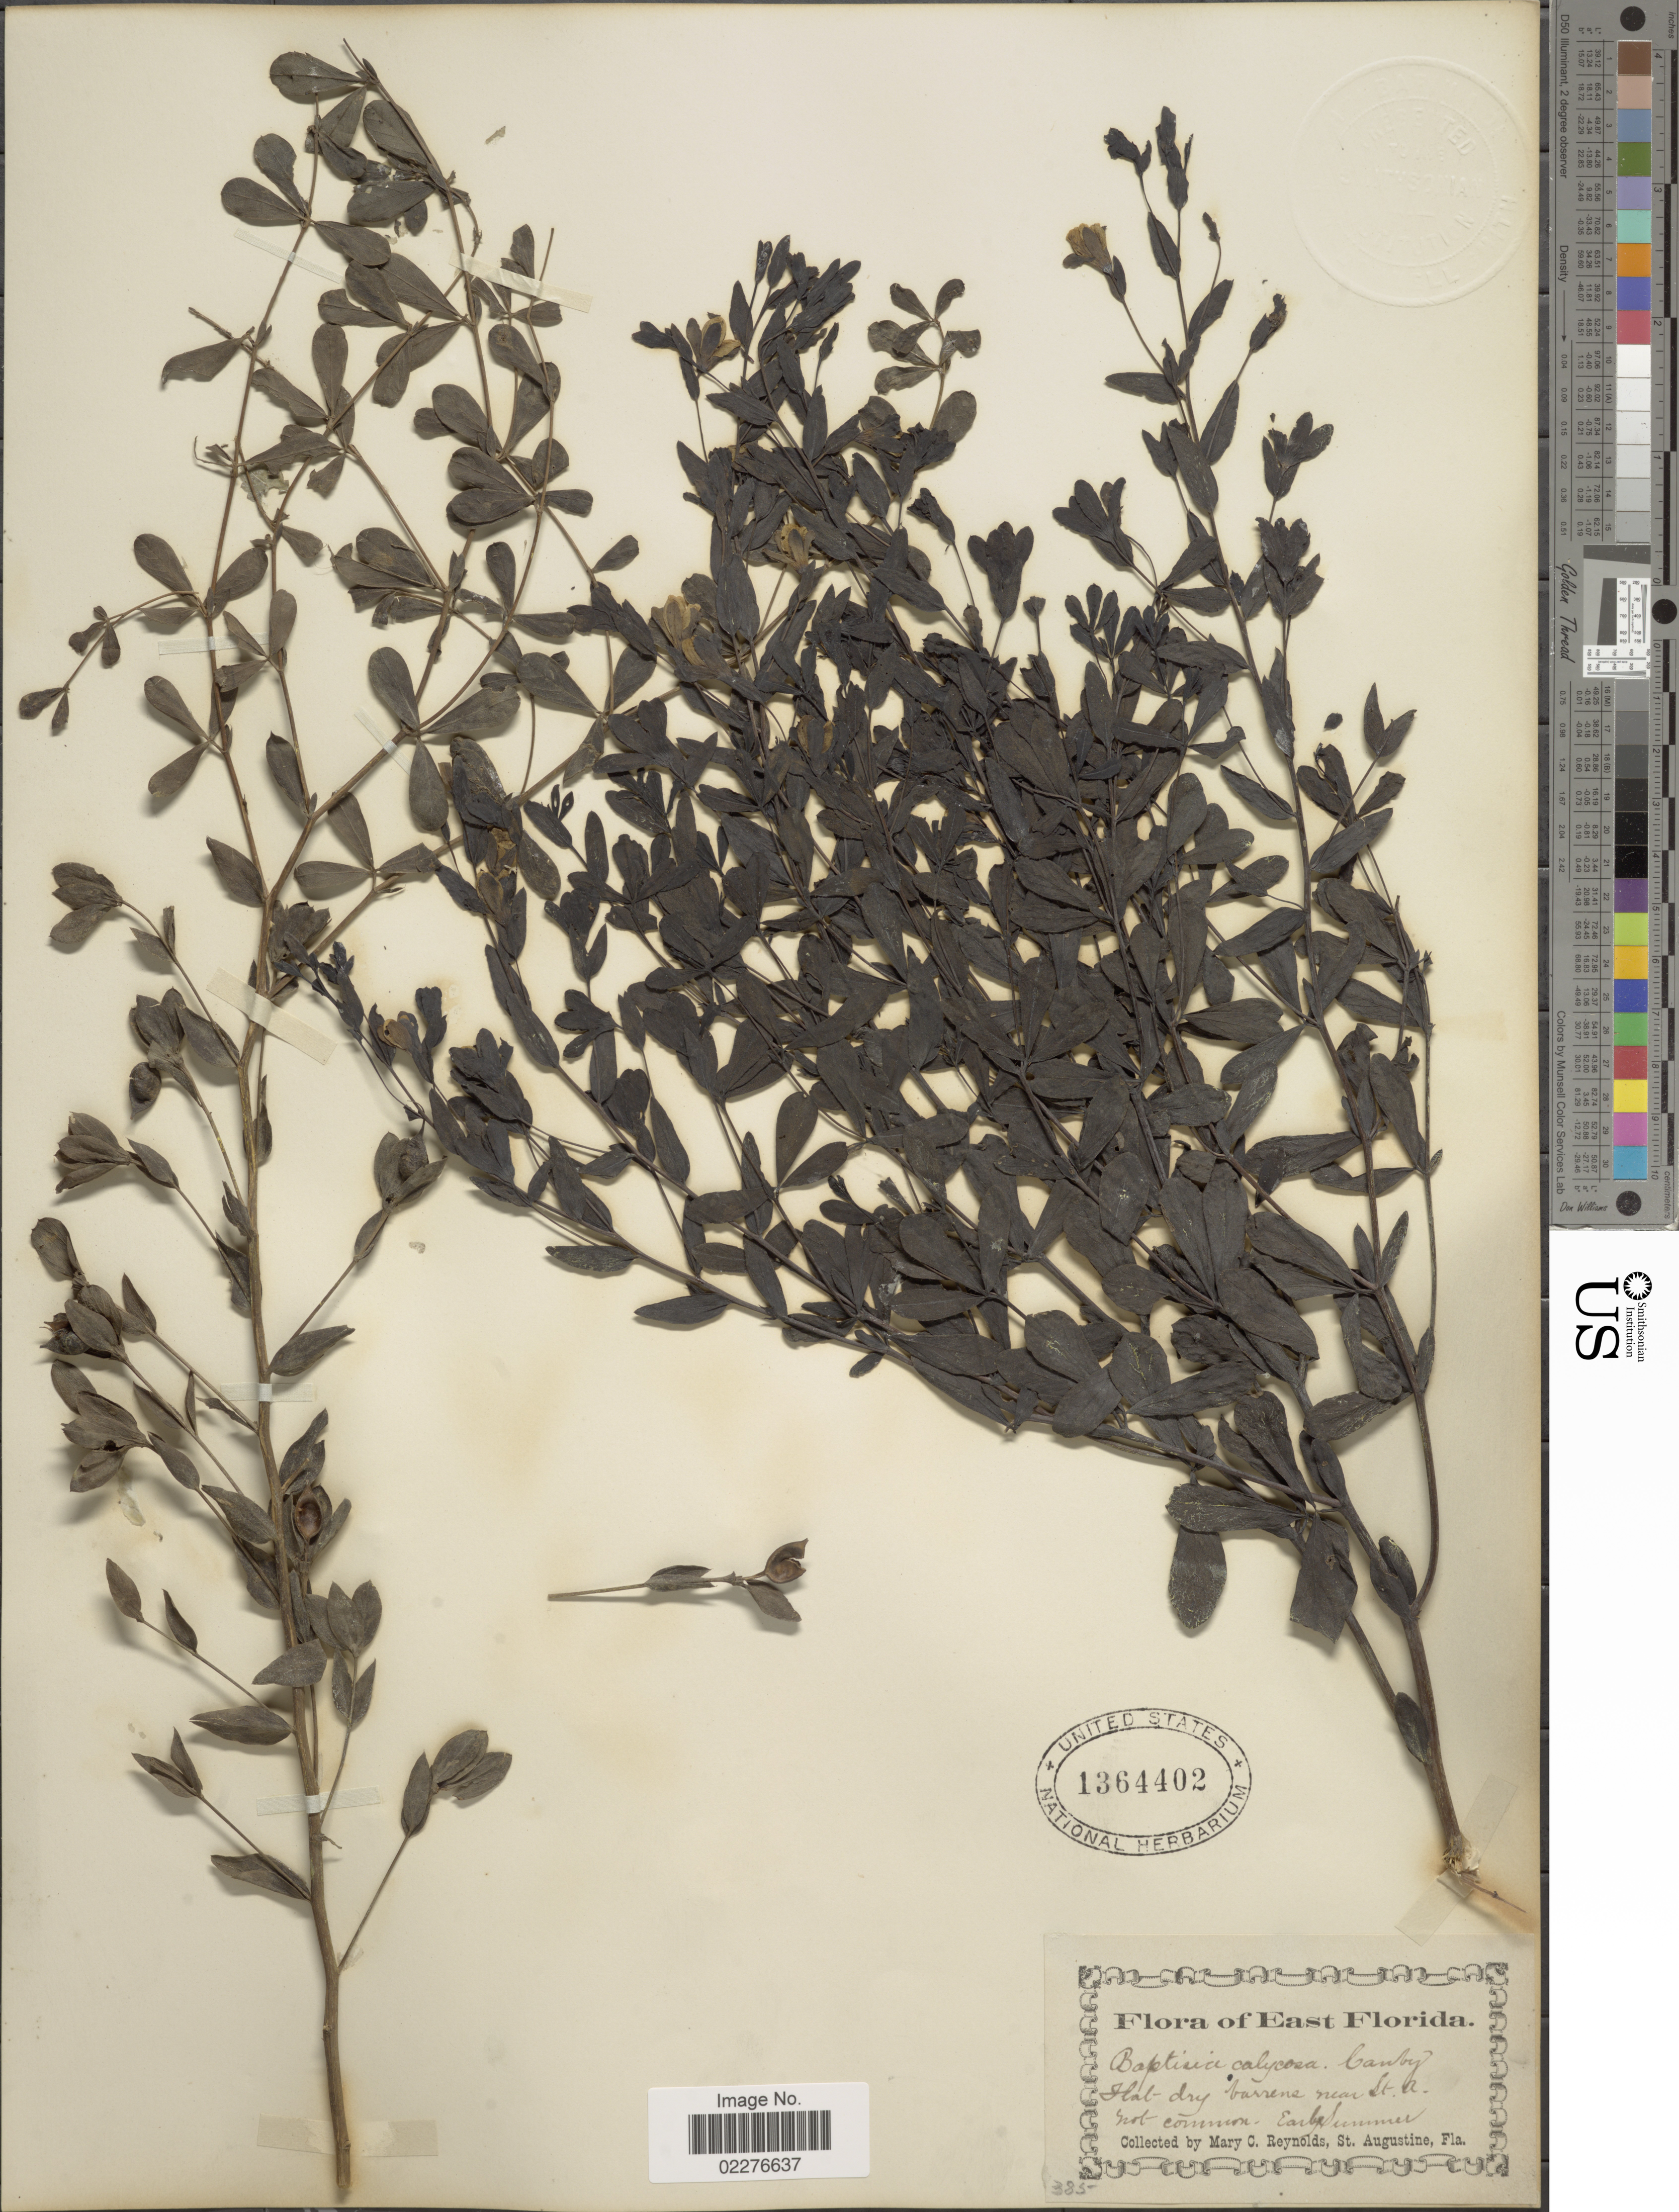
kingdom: Plantae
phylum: Tracheophyta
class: Magnoliopsida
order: Fabales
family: Fabaceae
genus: Baptisia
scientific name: Baptisia calycosa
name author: Canby & Chapm.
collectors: M. Reynolds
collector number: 385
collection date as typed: early summer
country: United States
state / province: Florida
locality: East Florida, Flat dry barrens near St A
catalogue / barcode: US 1364402